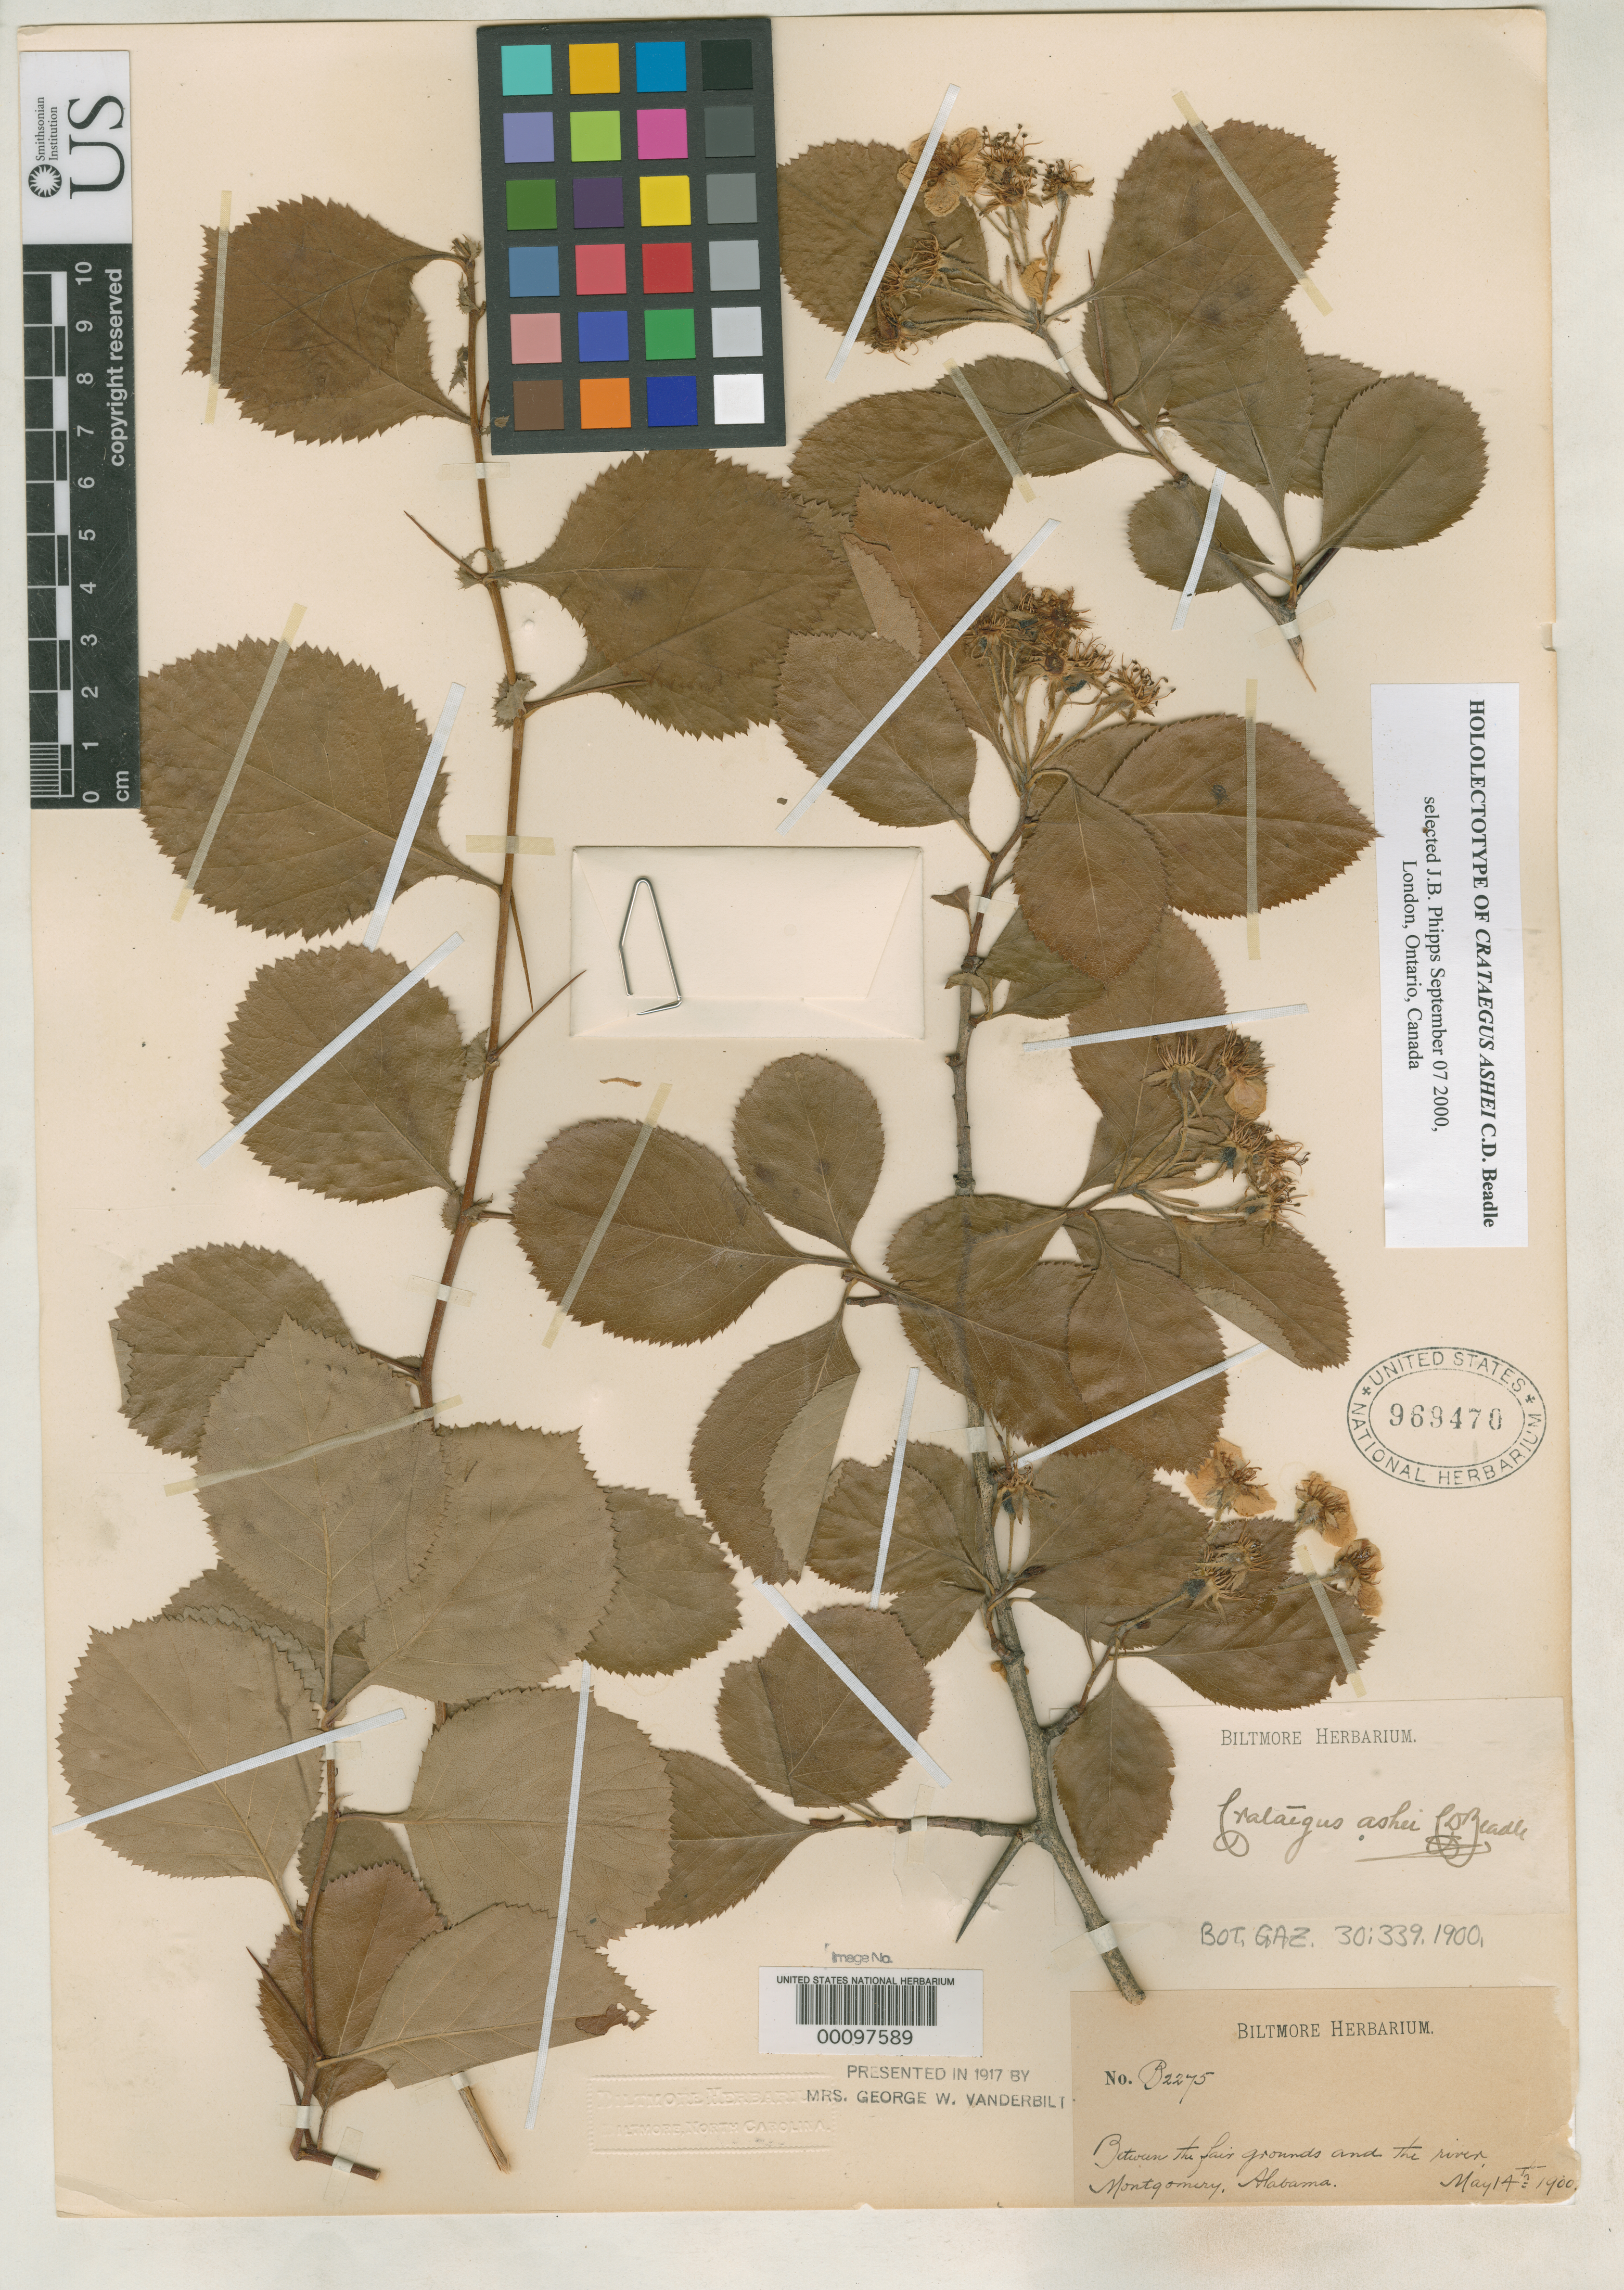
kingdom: Plantae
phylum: Tracheophyta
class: Magnoliopsida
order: Rosales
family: Rosaceae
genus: Crataegus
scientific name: Crataegus ashei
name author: Beadle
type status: Syntype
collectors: ex herb. Biltmore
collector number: B 2275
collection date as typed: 14 May 1900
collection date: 1900-05-14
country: United States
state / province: Alabama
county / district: Montgomery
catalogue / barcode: US 969470